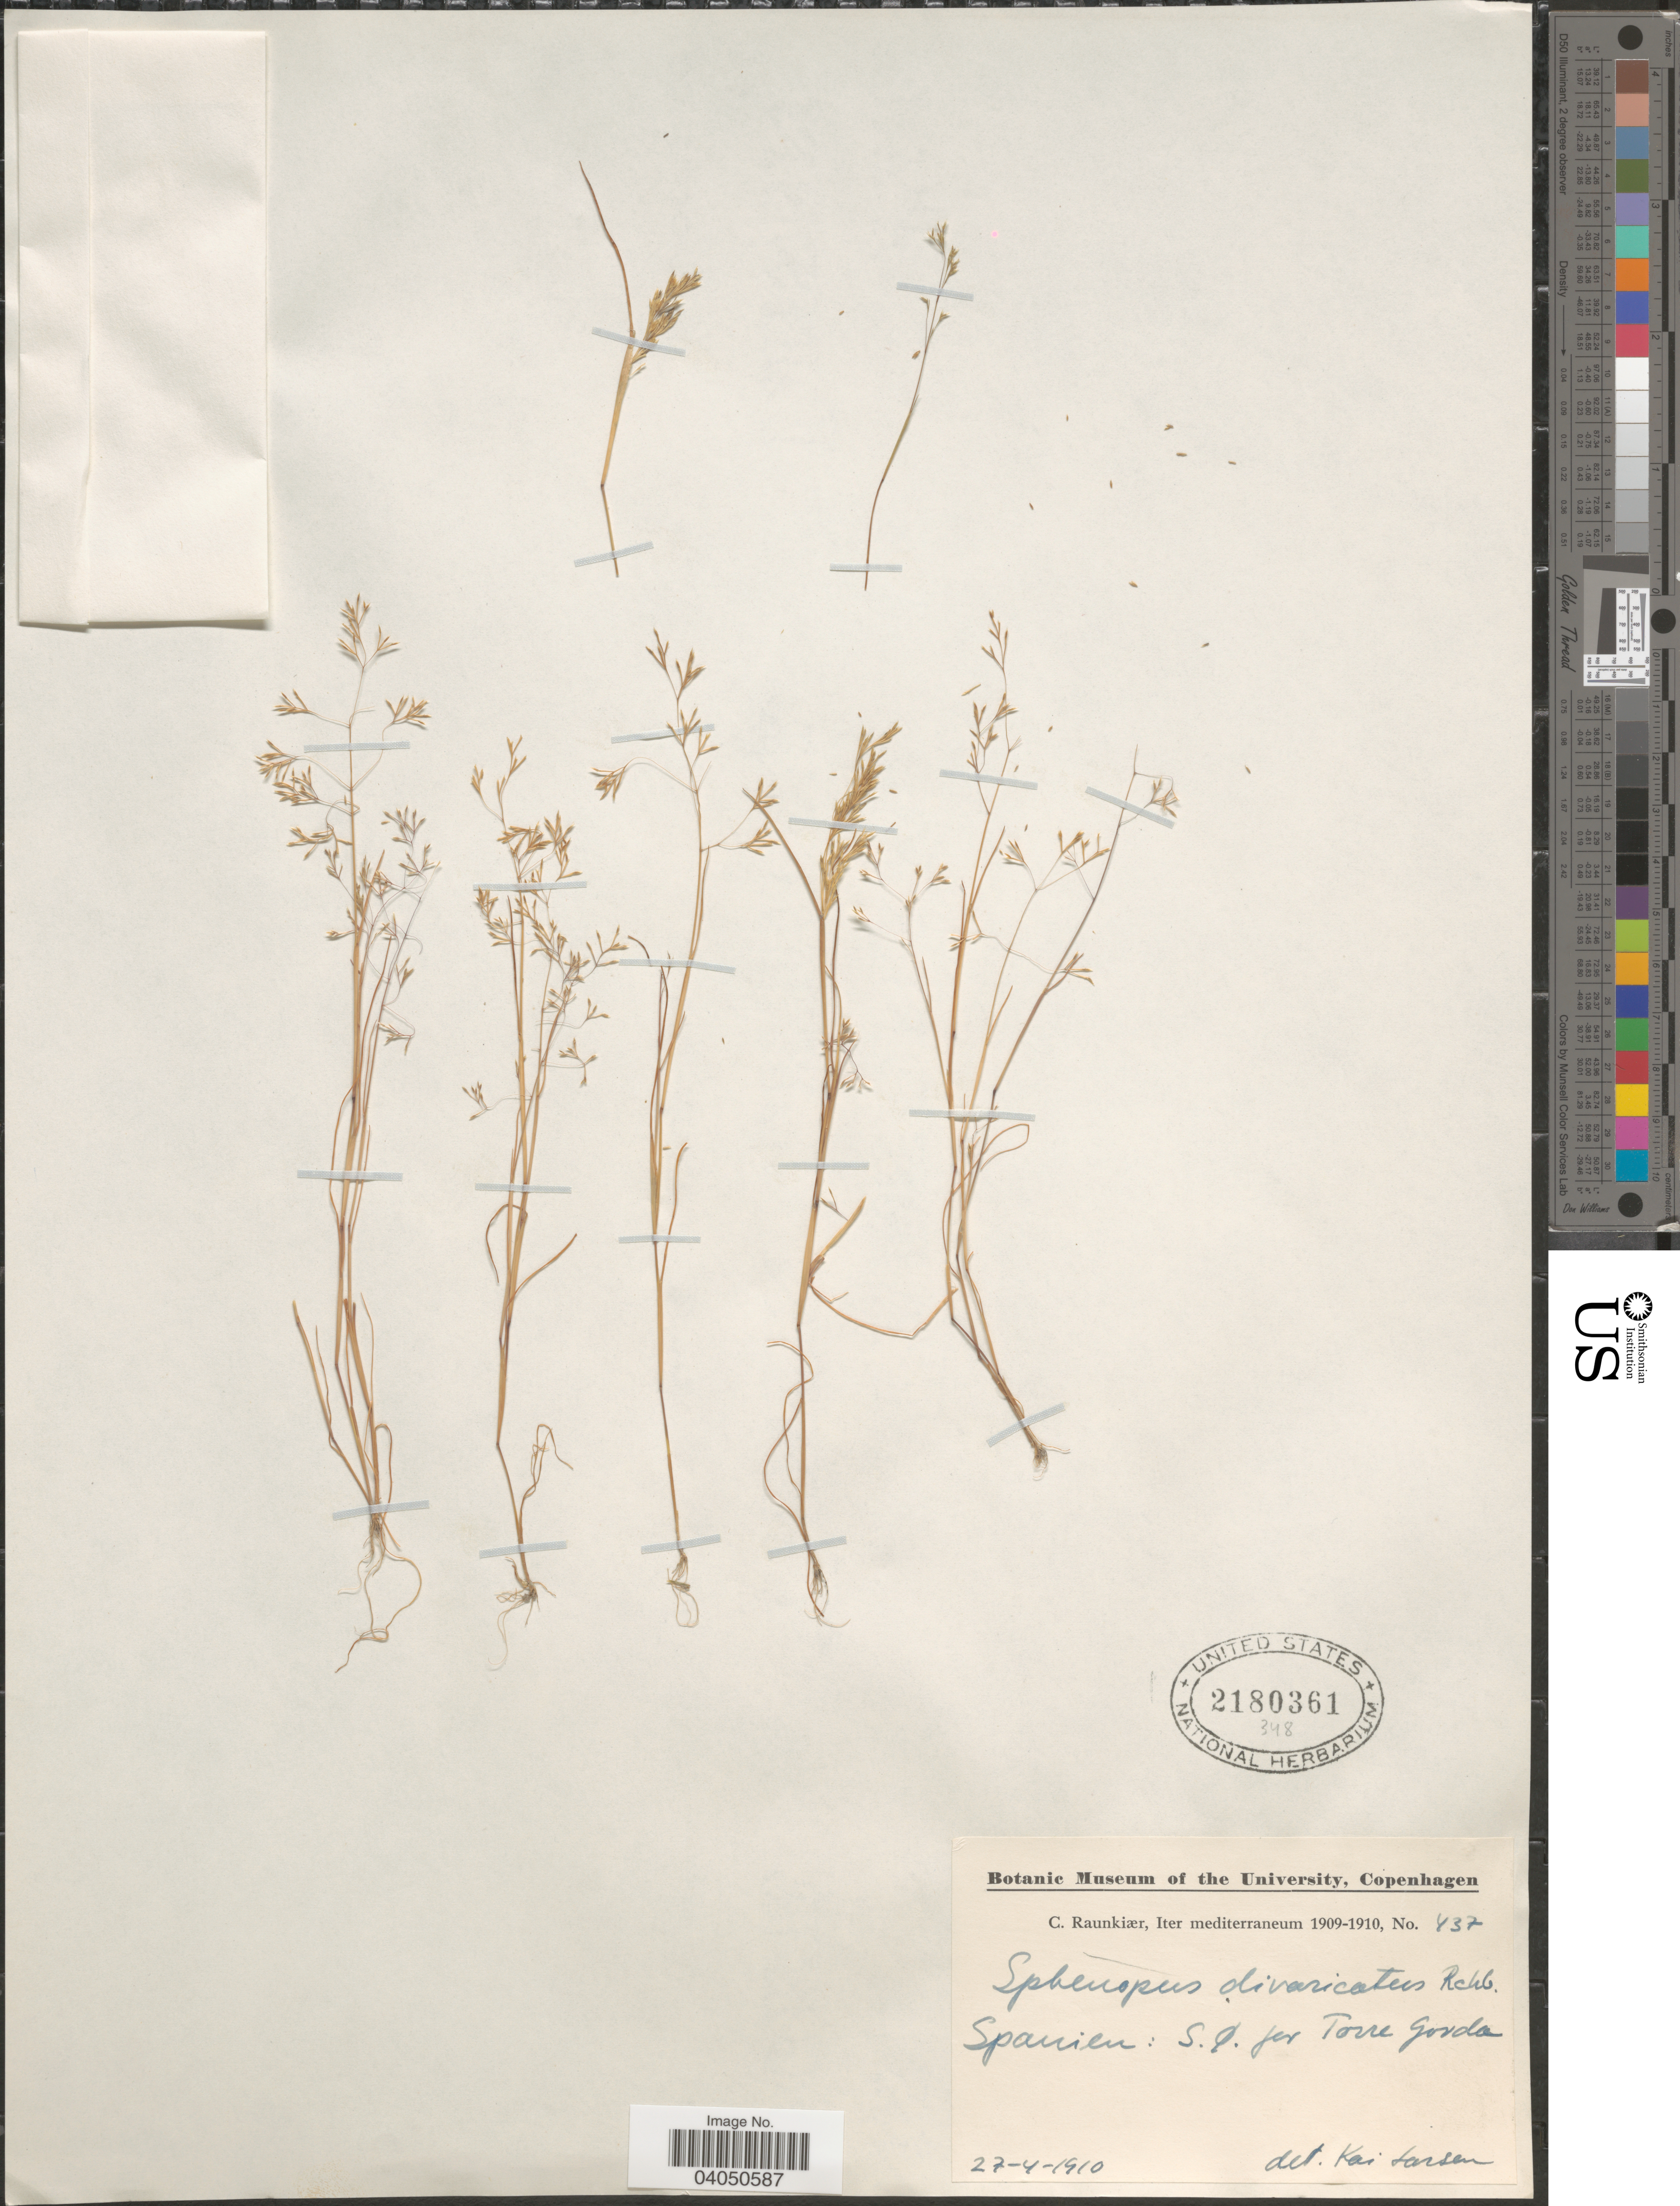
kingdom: Plantae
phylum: Tracheophyta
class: Liliopsida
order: Poales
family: Poaceae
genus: Sphenopus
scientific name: Sphenopus divaricatus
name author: (Gouan) Rchb.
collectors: C. C. Raunkiaer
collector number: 437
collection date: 1910-04-27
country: Spain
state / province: Andalucia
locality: Iter mediterraneum. Spanien: Torre Gorda.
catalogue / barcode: US 2180361